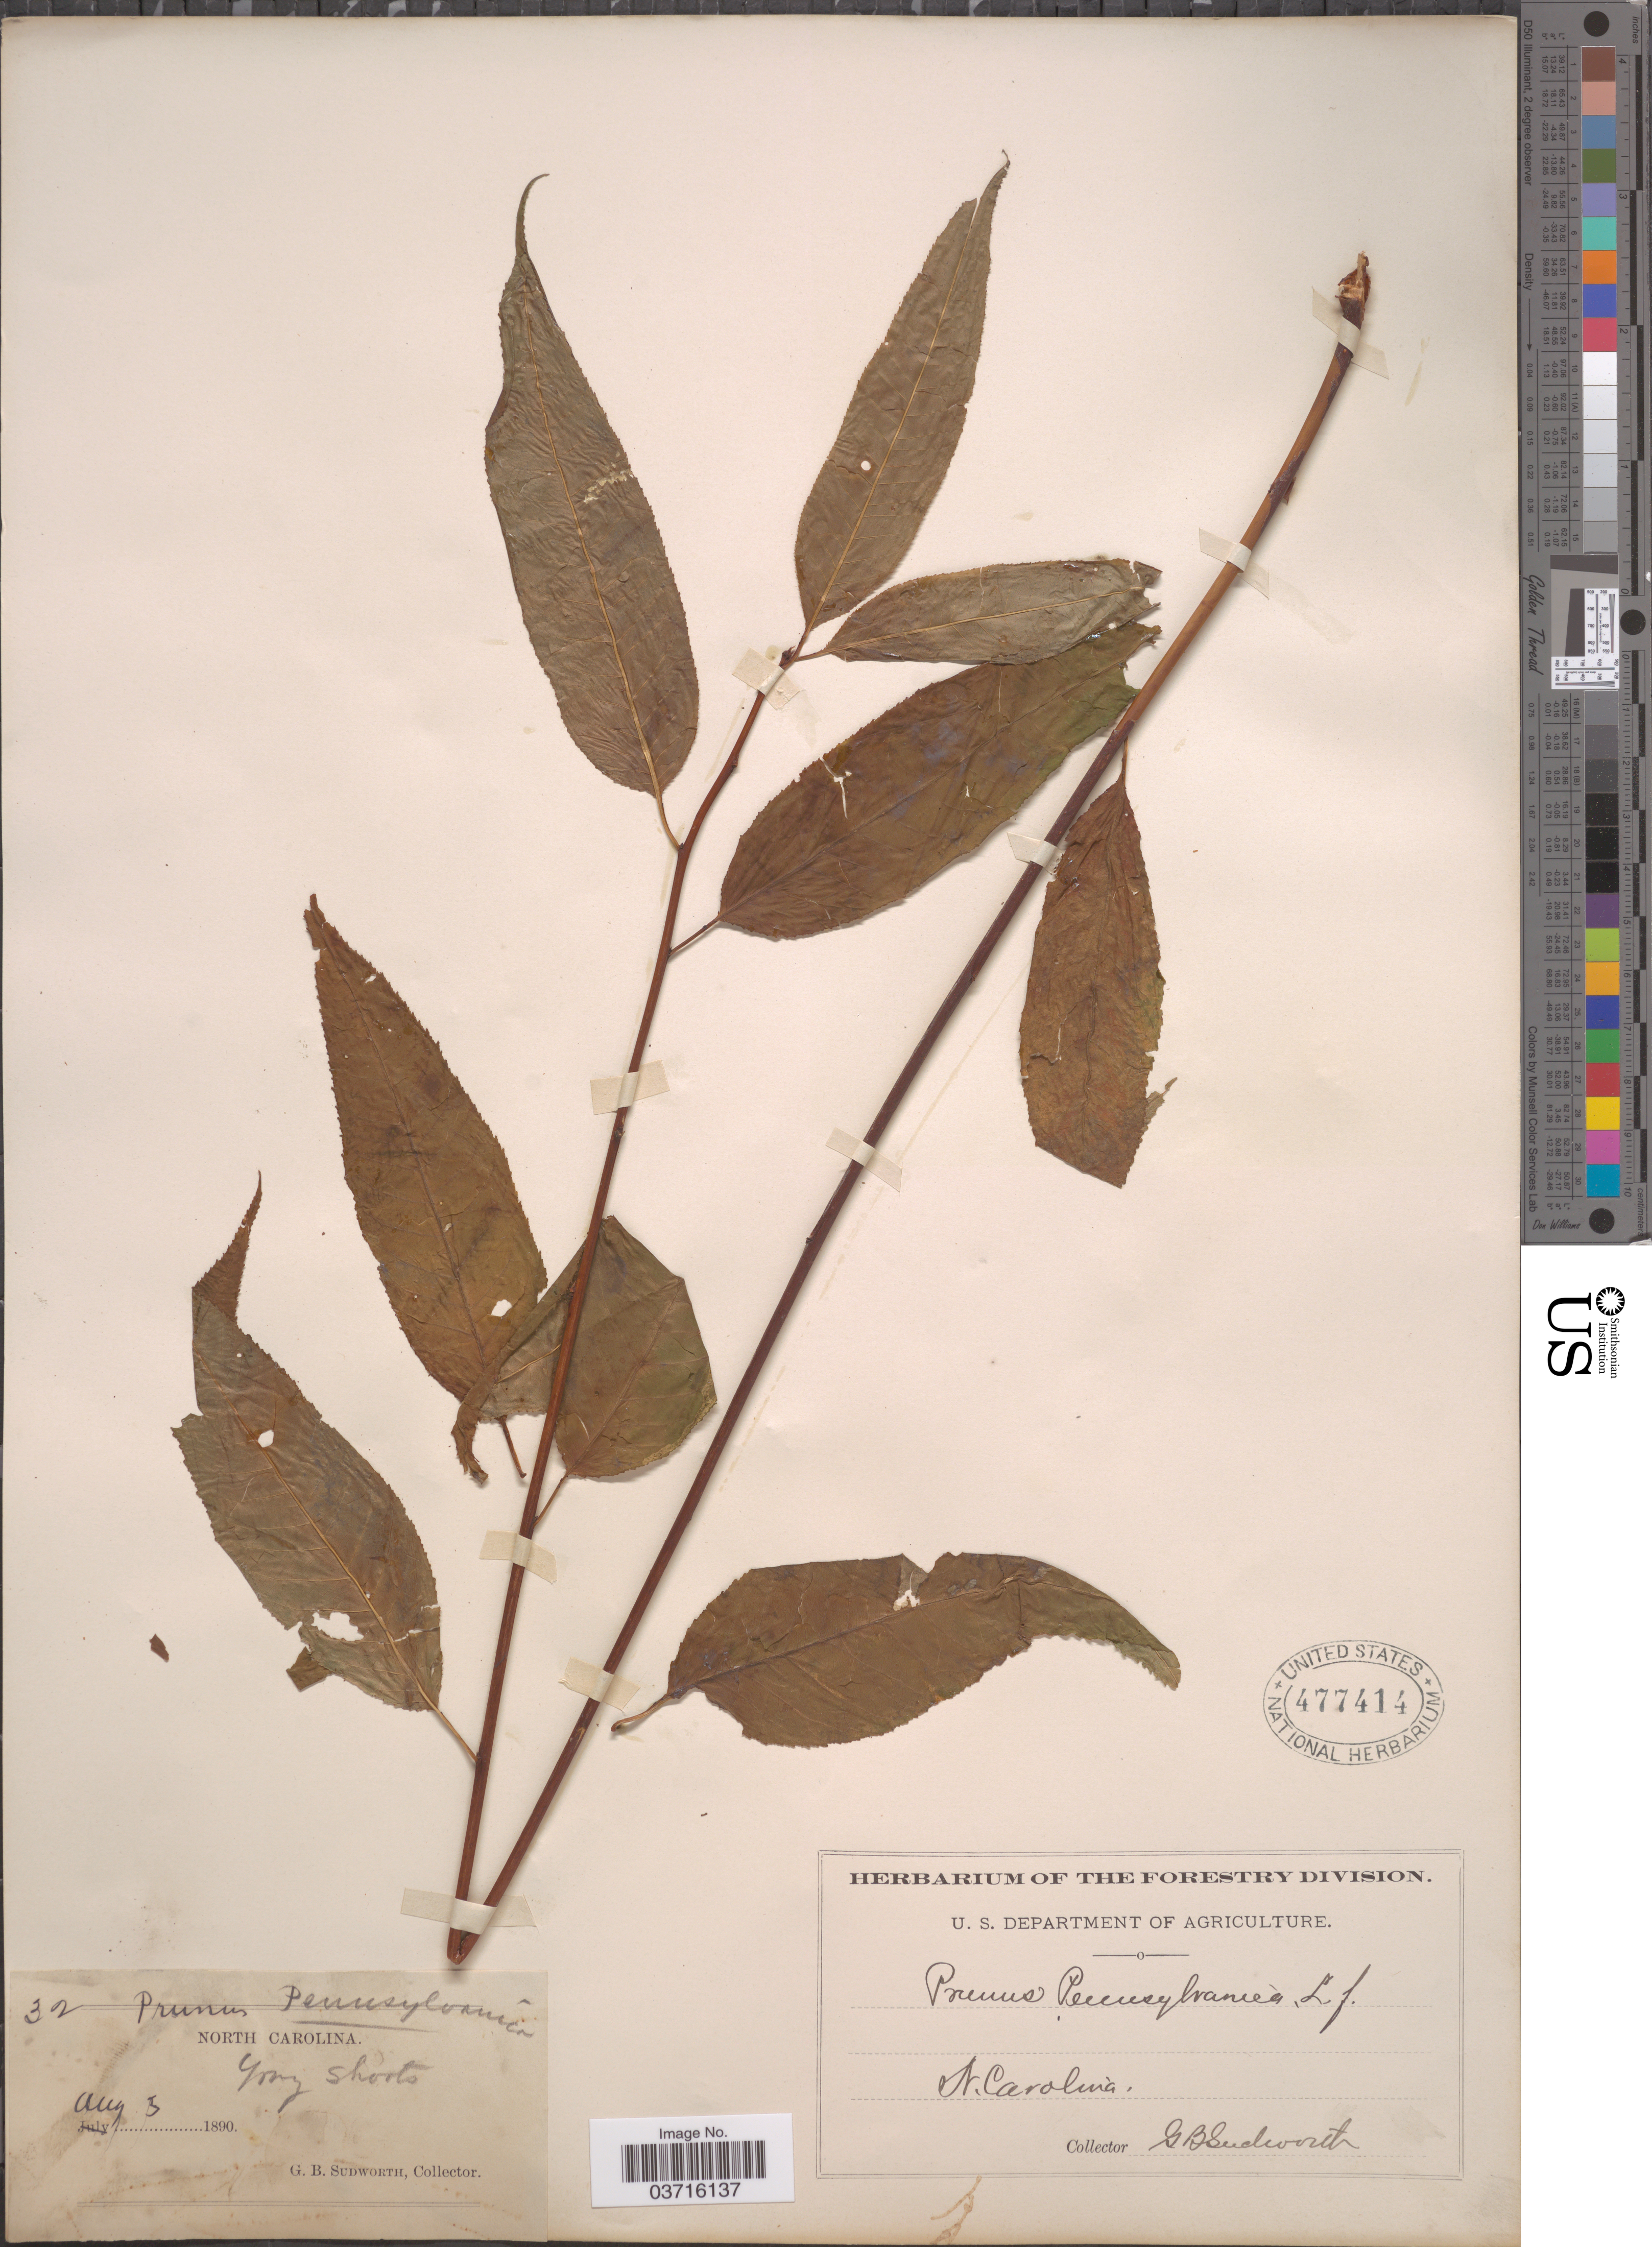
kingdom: Plantae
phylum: Tracheophyta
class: Magnoliopsida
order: Rosales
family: Rosaceae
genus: Prunus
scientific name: Prunus pensylvanica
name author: L. f.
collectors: G. B. Sudworth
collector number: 32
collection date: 1890-08-03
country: United States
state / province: North Carolina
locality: Young Shorts.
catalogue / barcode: US 477414